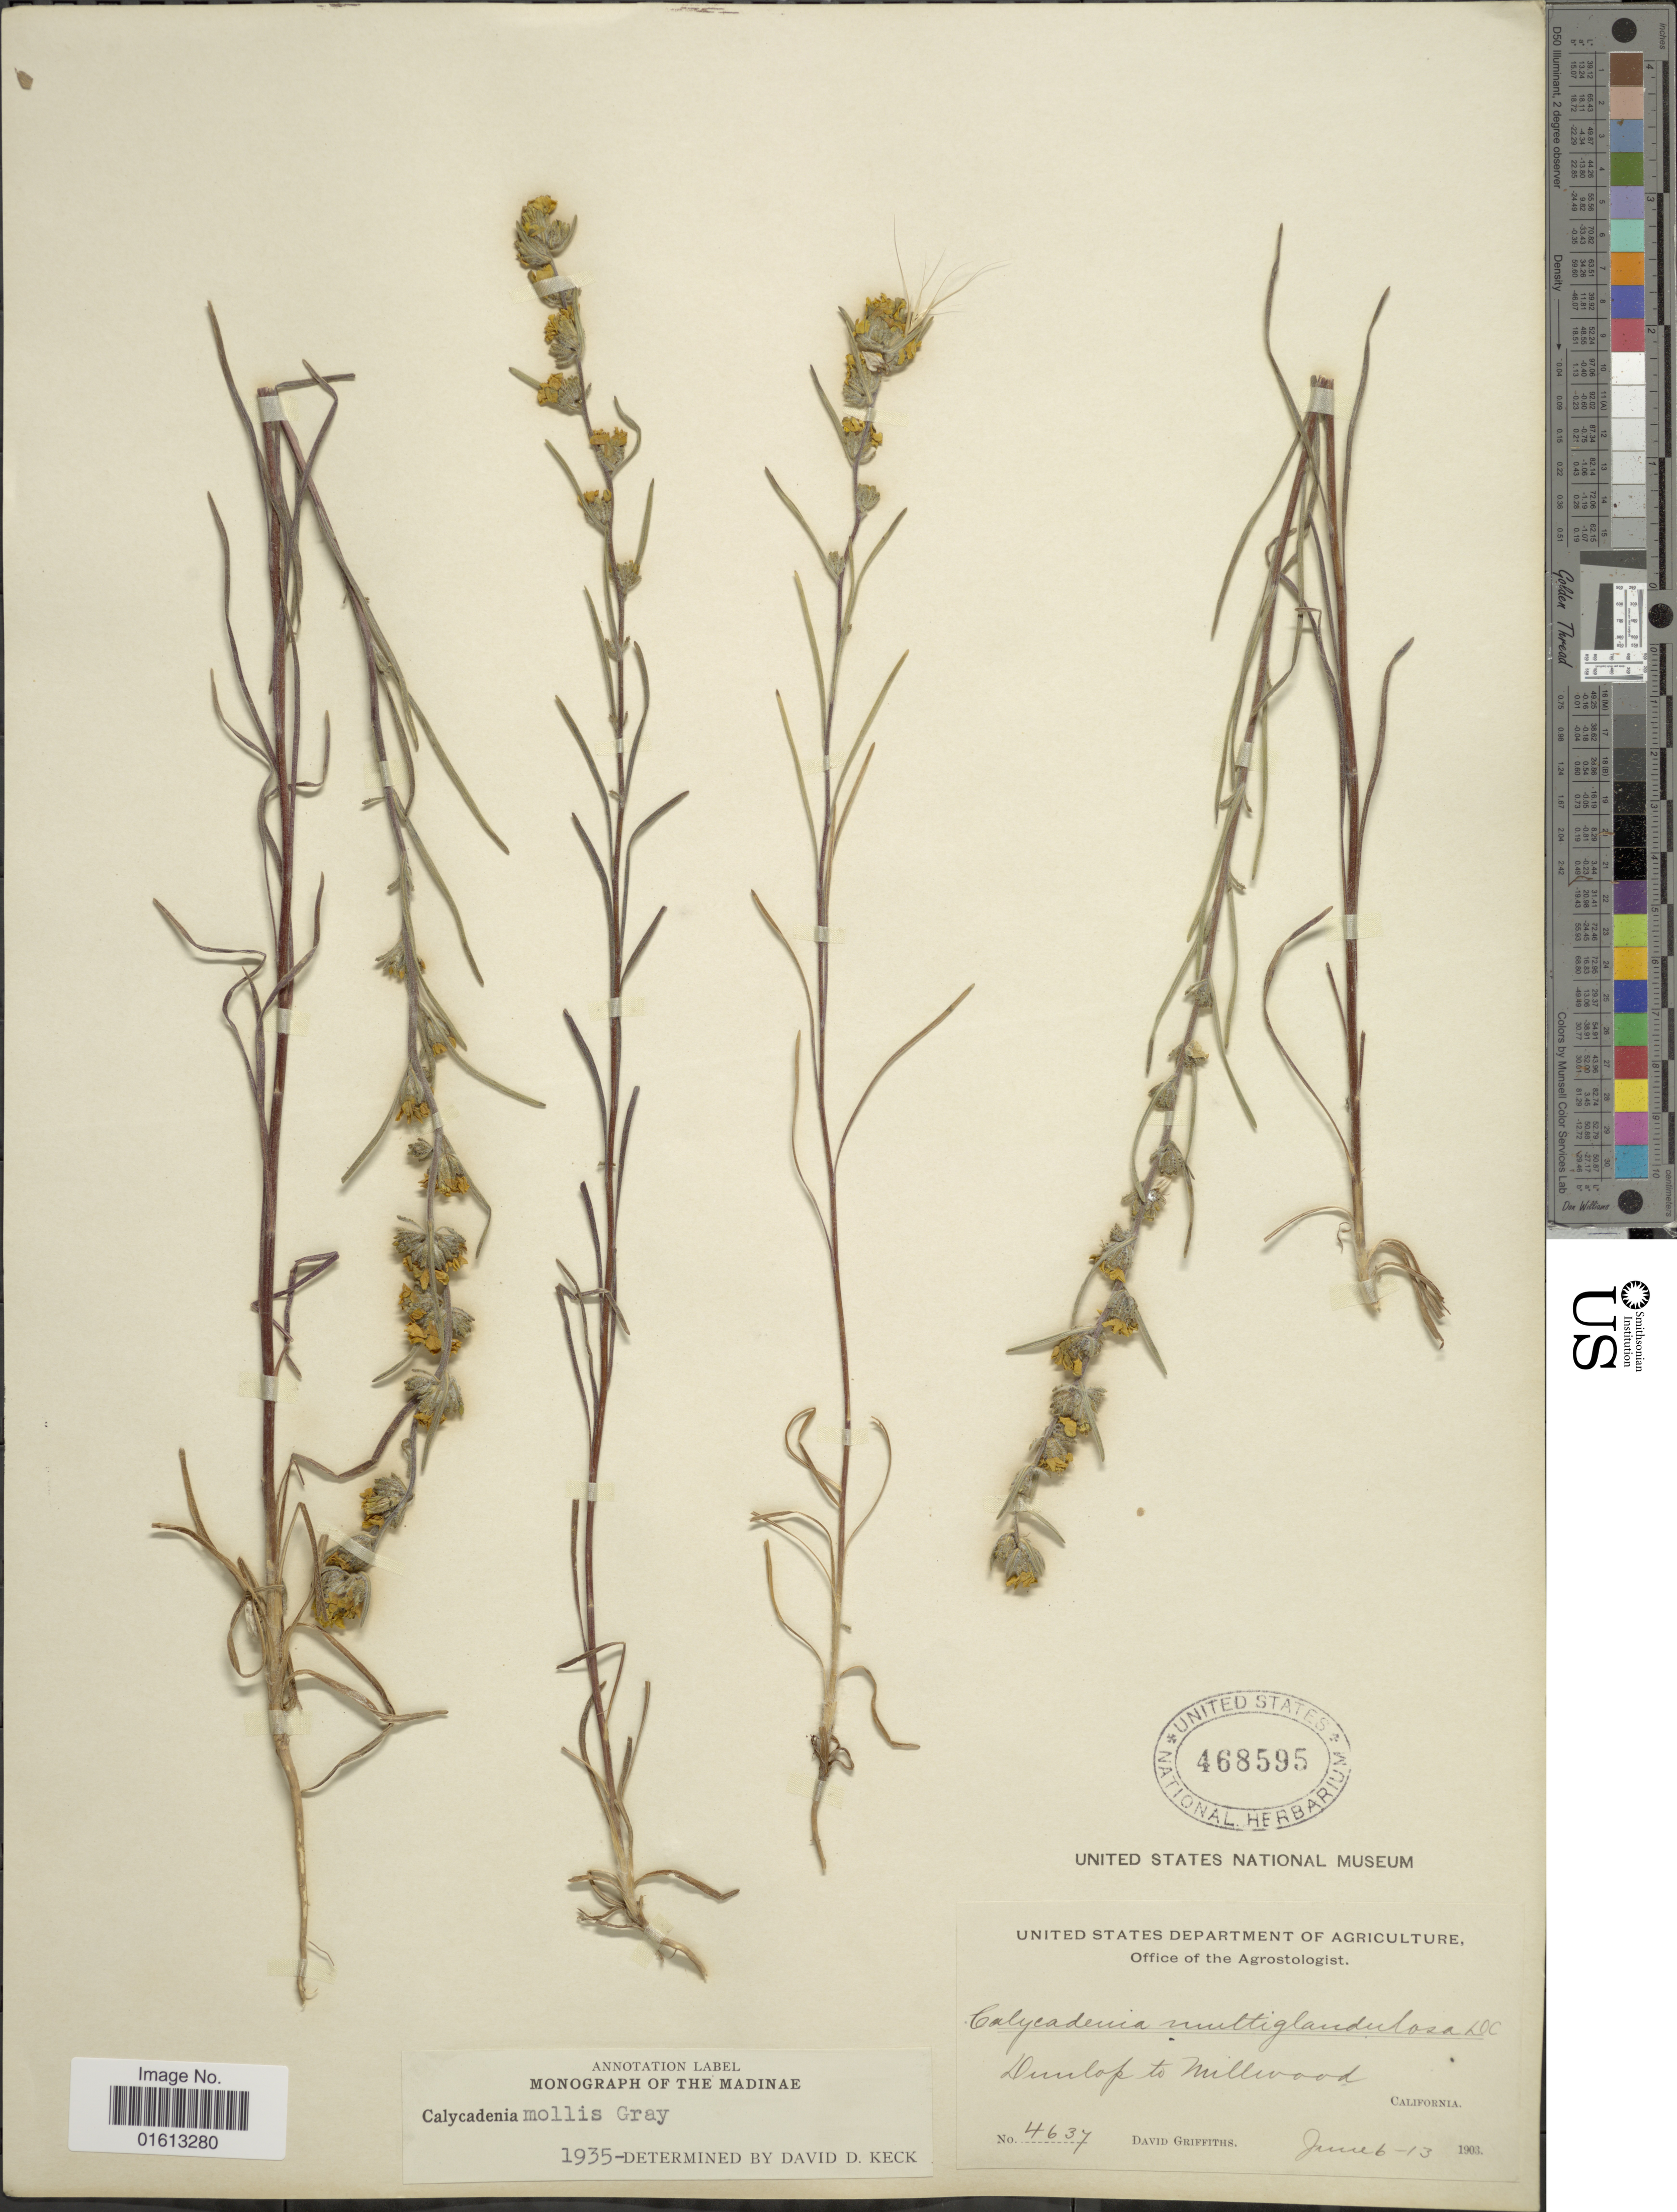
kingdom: Plantae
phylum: Tracheophyta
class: Magnoliopsida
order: Asterales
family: Asteraceae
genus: Calycadenia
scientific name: Calycadenia mollis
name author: A. Gray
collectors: D. Griffiths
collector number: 4637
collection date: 1903-06-06/1903-06-13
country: United States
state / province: California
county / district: Fresno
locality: Dunlap to Millwood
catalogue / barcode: US 468595